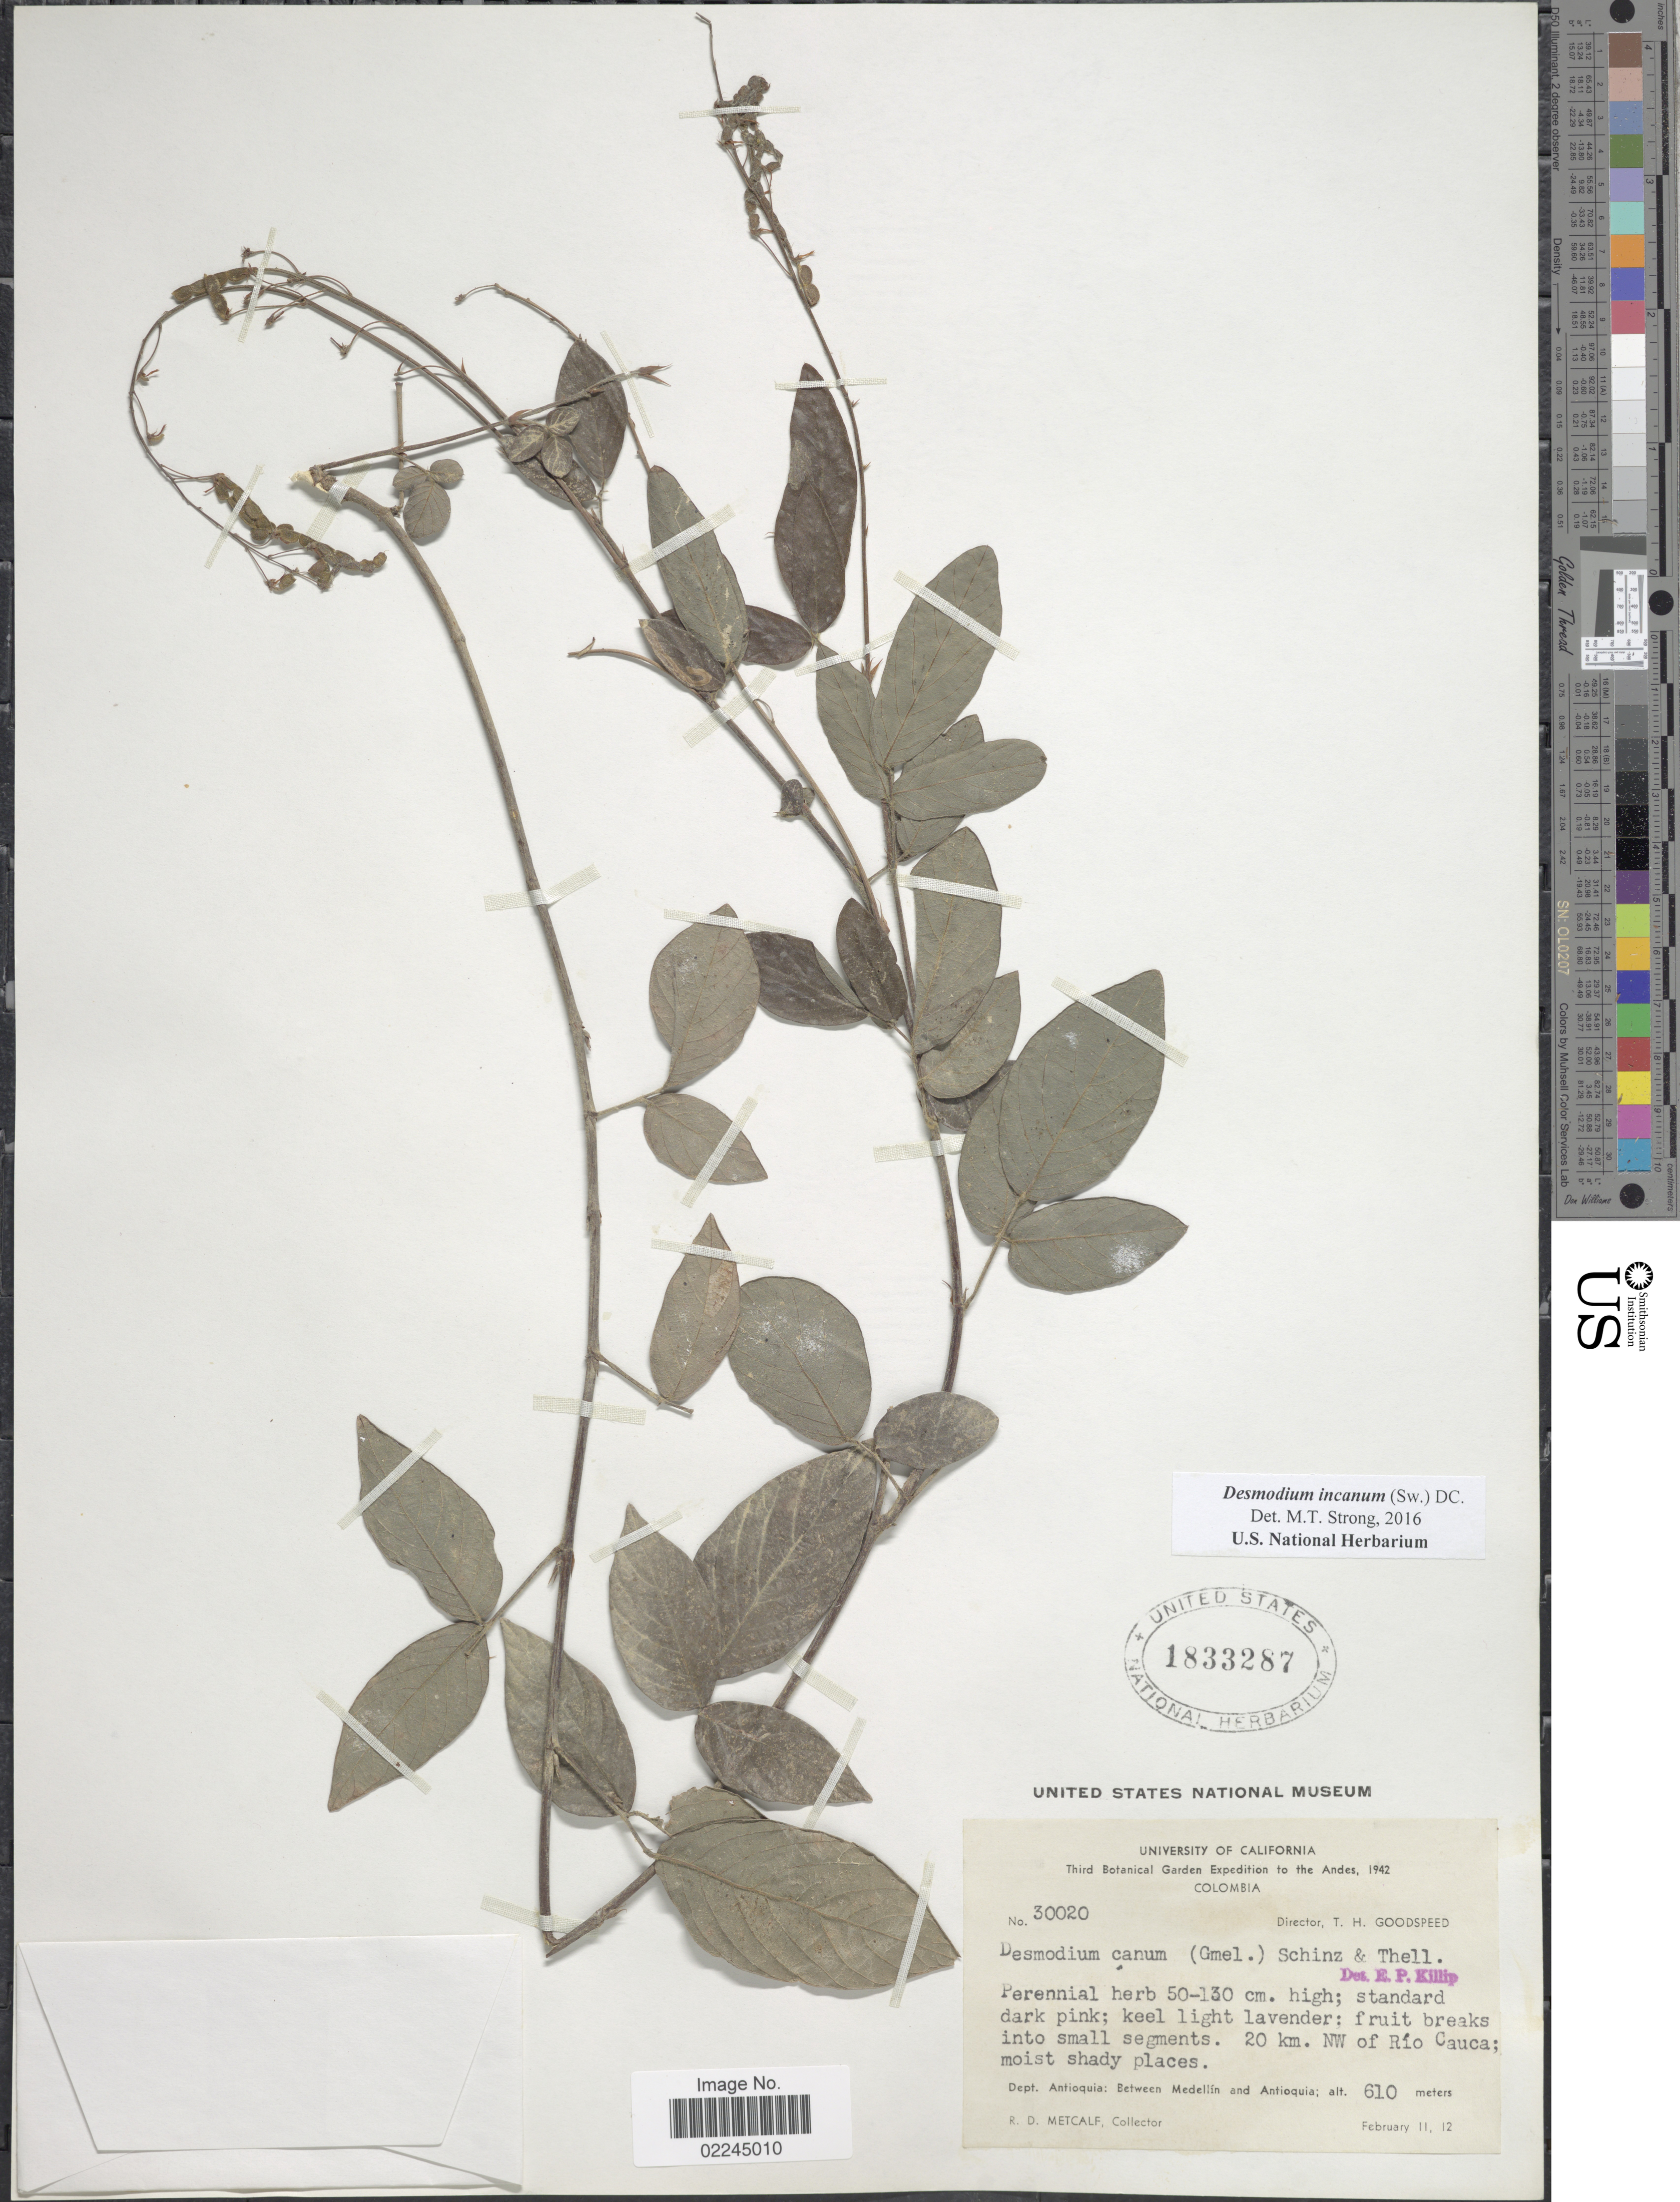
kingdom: Plantae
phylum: Tracheophyta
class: Magnoliopsida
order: Fabales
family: Fabaceae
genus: Desmodium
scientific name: Desmodium incanum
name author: (Sw.) DC.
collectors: R. D. Metcalf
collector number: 30020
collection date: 1942-02-11/1942-02-12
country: Colombia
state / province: Antioquia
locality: Andes, 20 km NW of Rio Cauca, between Medellin and Antioquia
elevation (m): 610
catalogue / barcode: US 1833287